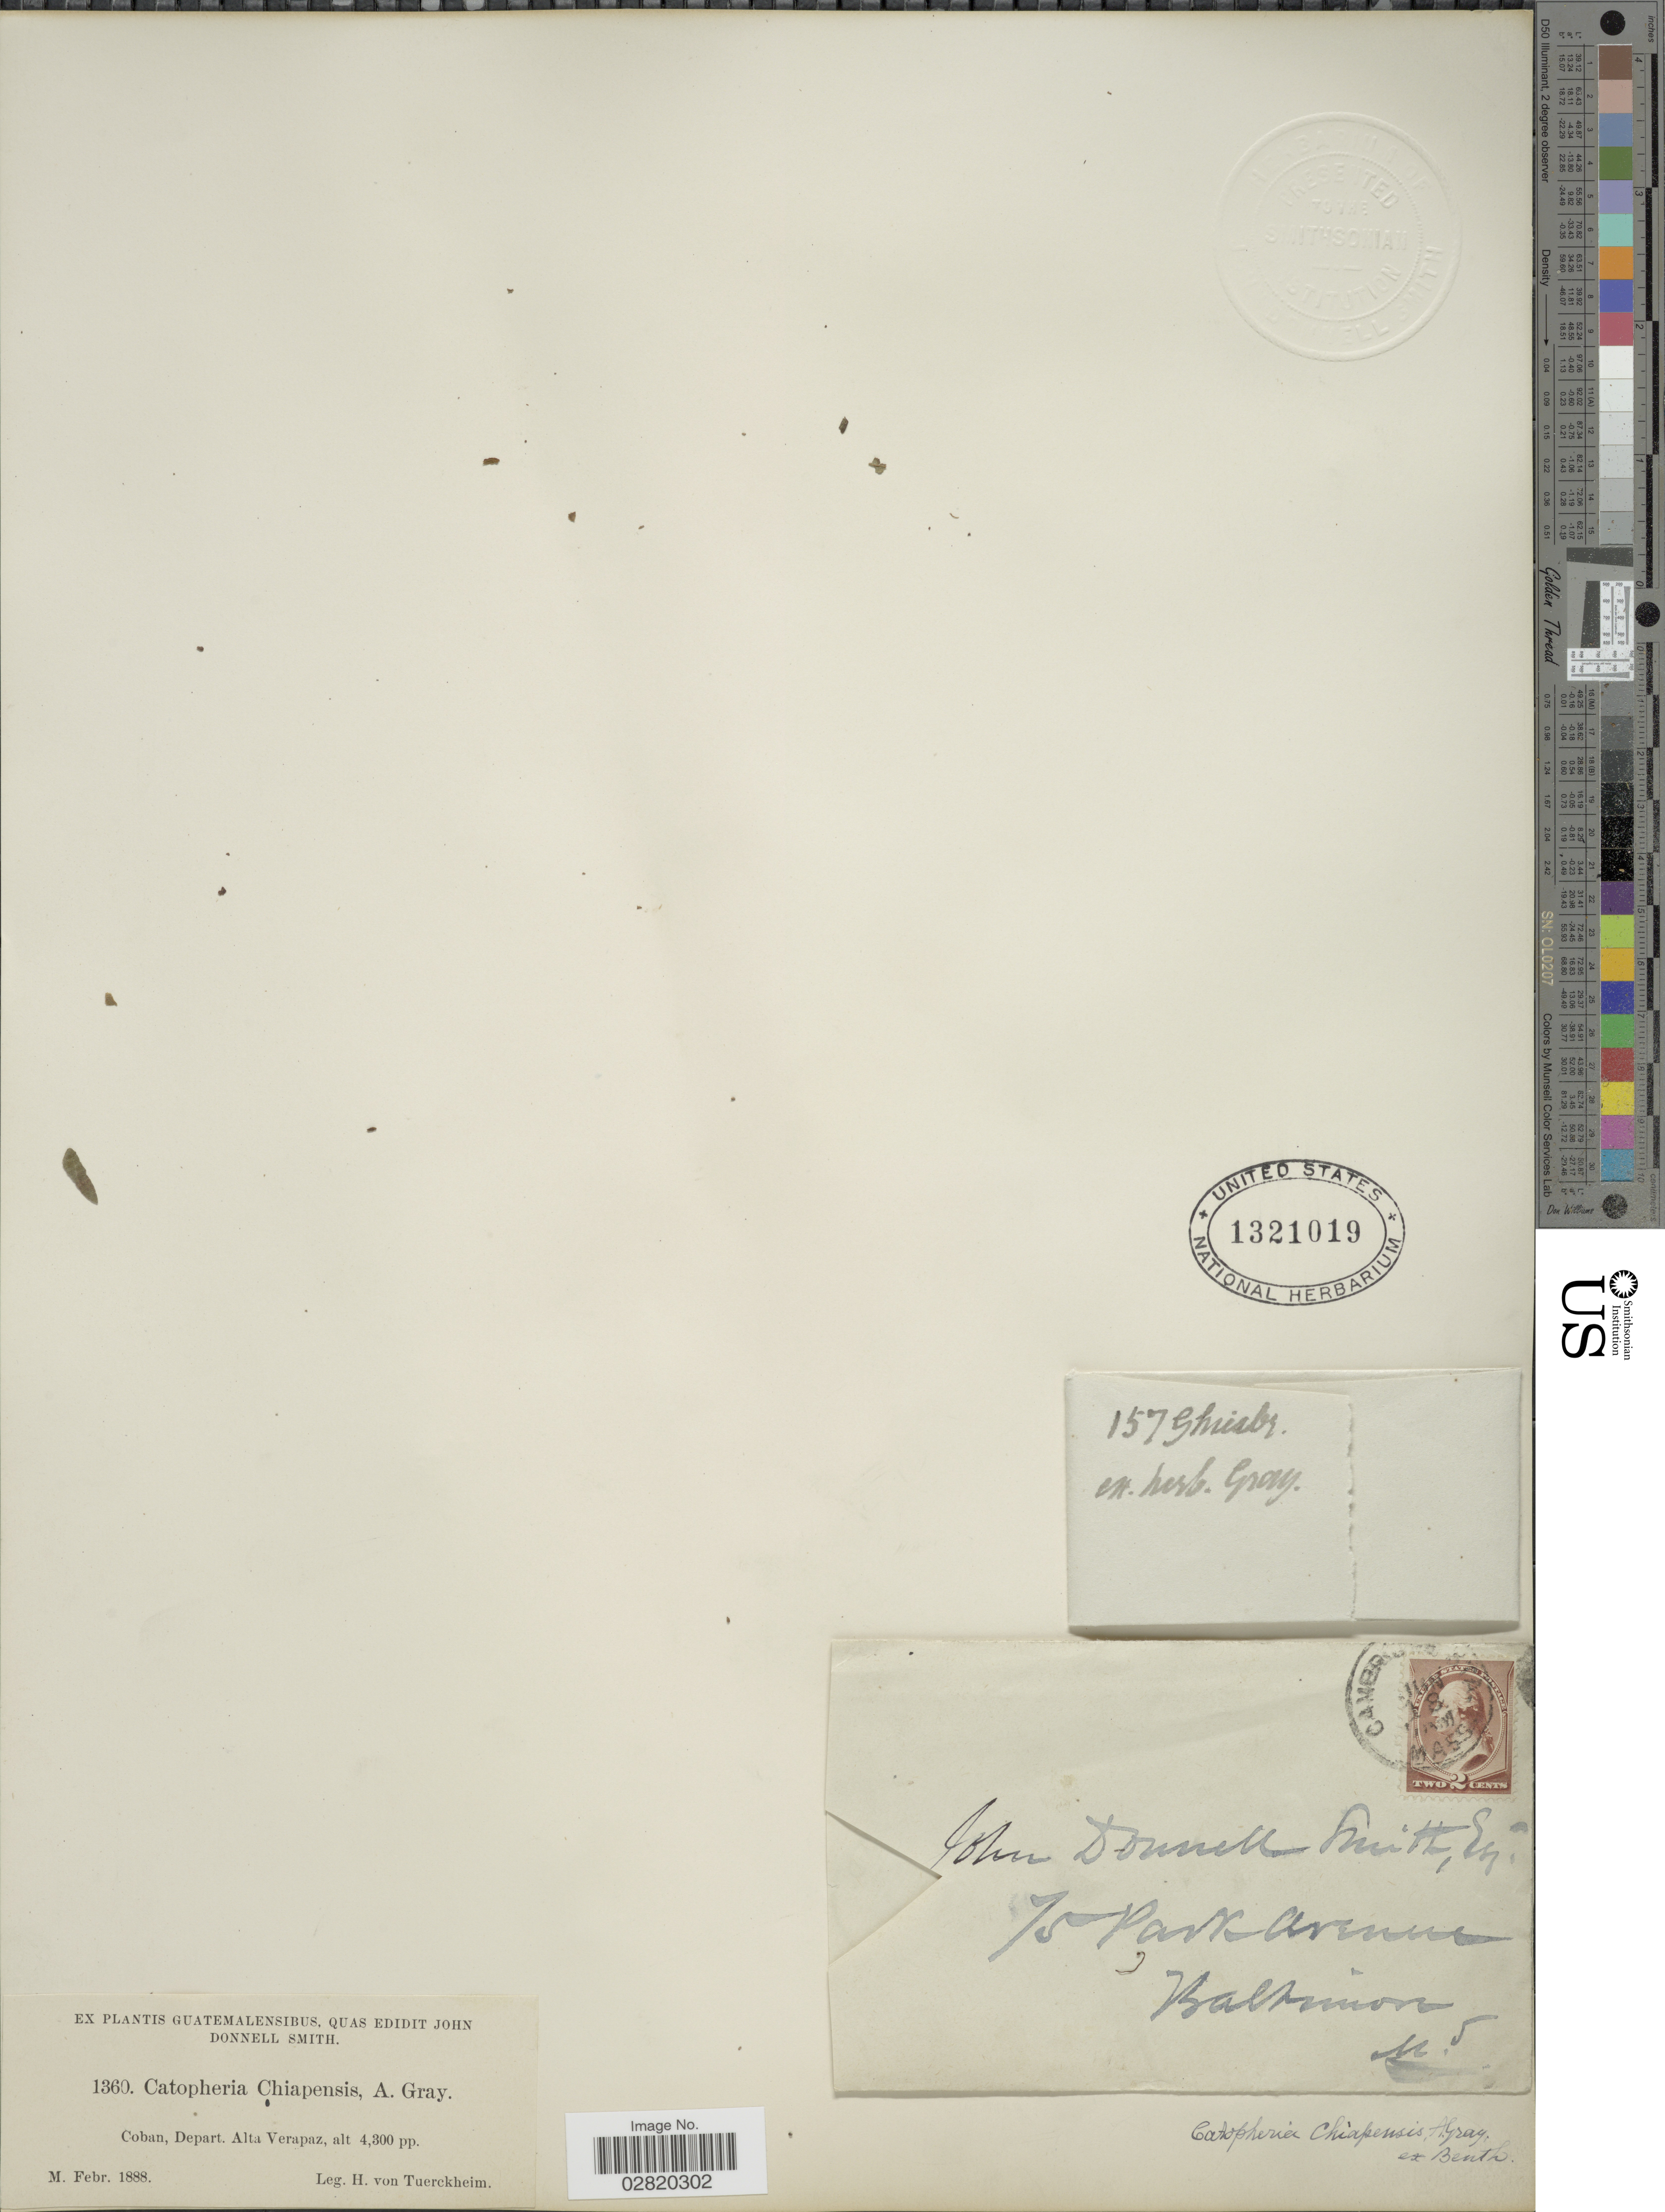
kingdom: Plantae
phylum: Tracheophyta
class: Magnoliopsida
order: Lamiales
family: Lamiaceae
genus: Catoferia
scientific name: Catoferia chiapensis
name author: A. Gray ex Benth.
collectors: H. von Türckheim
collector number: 1360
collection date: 1888-02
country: Guatemala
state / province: Alta Verapaz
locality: Coban, Depart. Alta Verapaz.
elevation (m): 1311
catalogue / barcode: US 1321019